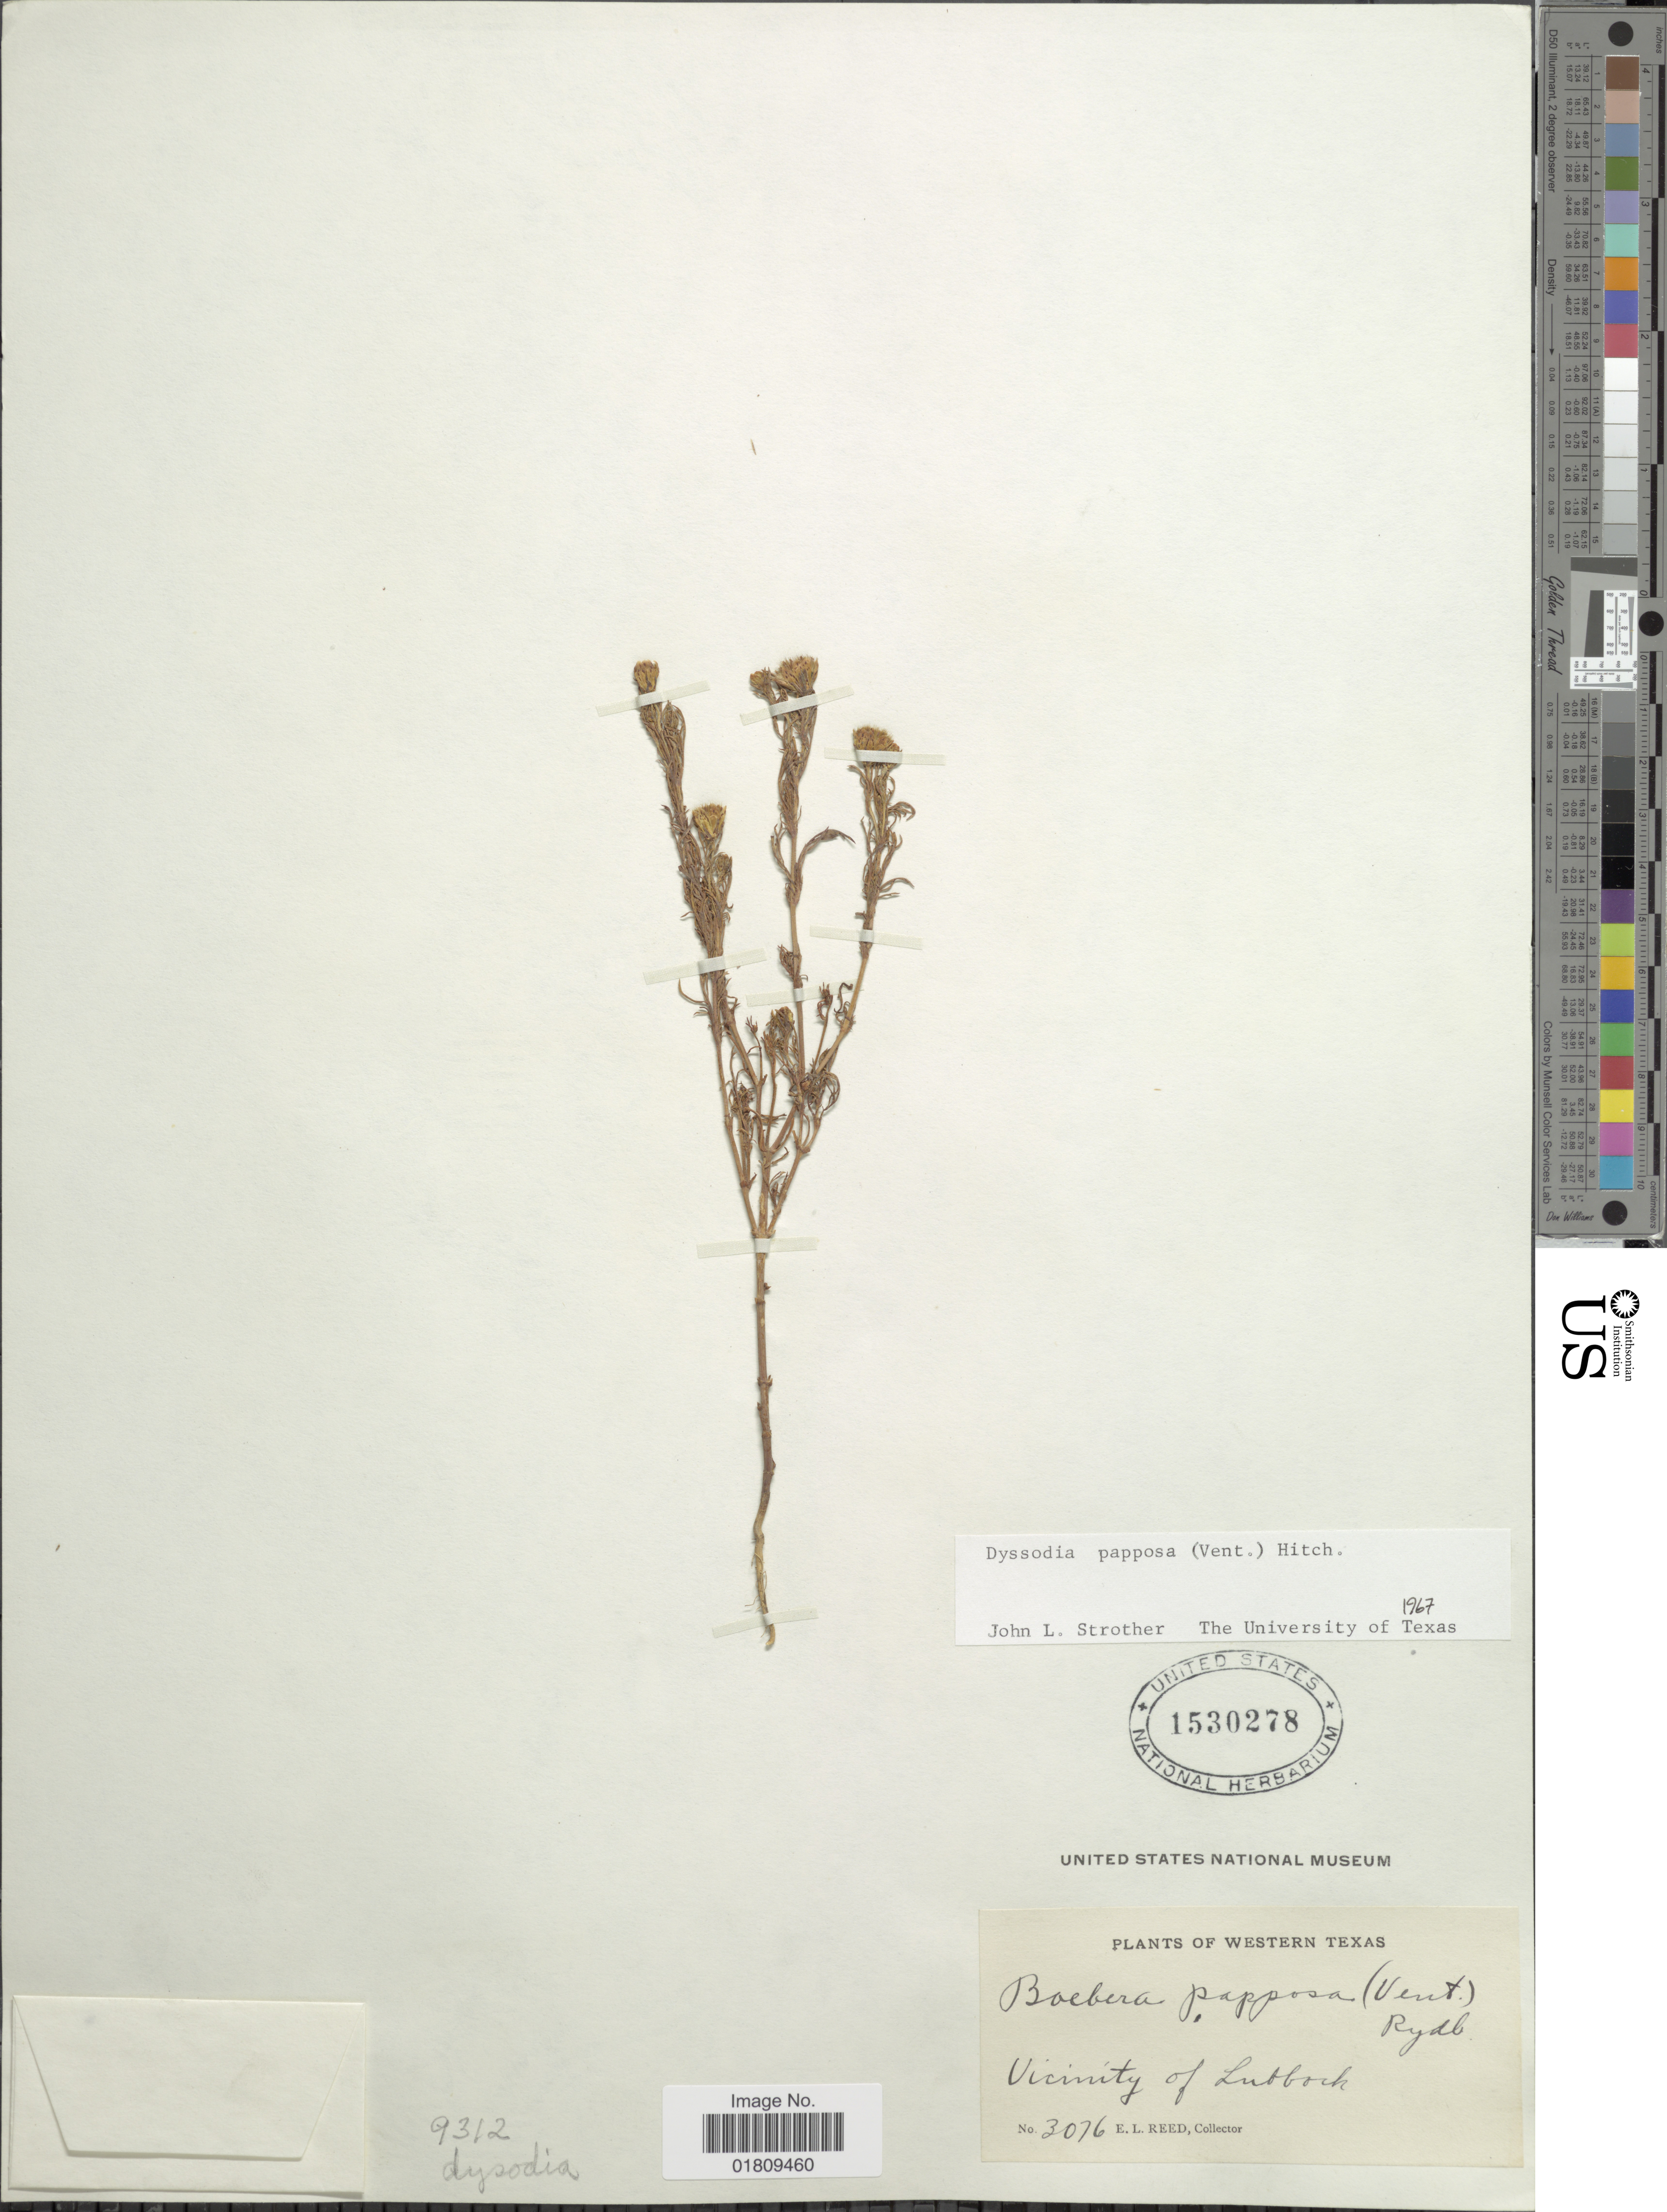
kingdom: Plantae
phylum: Tracheophyta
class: Magnoliopsida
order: Asterales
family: Asteraceae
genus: Dyssodia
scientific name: Dyssodia papposa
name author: (Vent.) Hitchc.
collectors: E. Reed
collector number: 3076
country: United States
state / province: Texas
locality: Western Texas, vicinity of Lubbock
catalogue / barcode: US 1530278